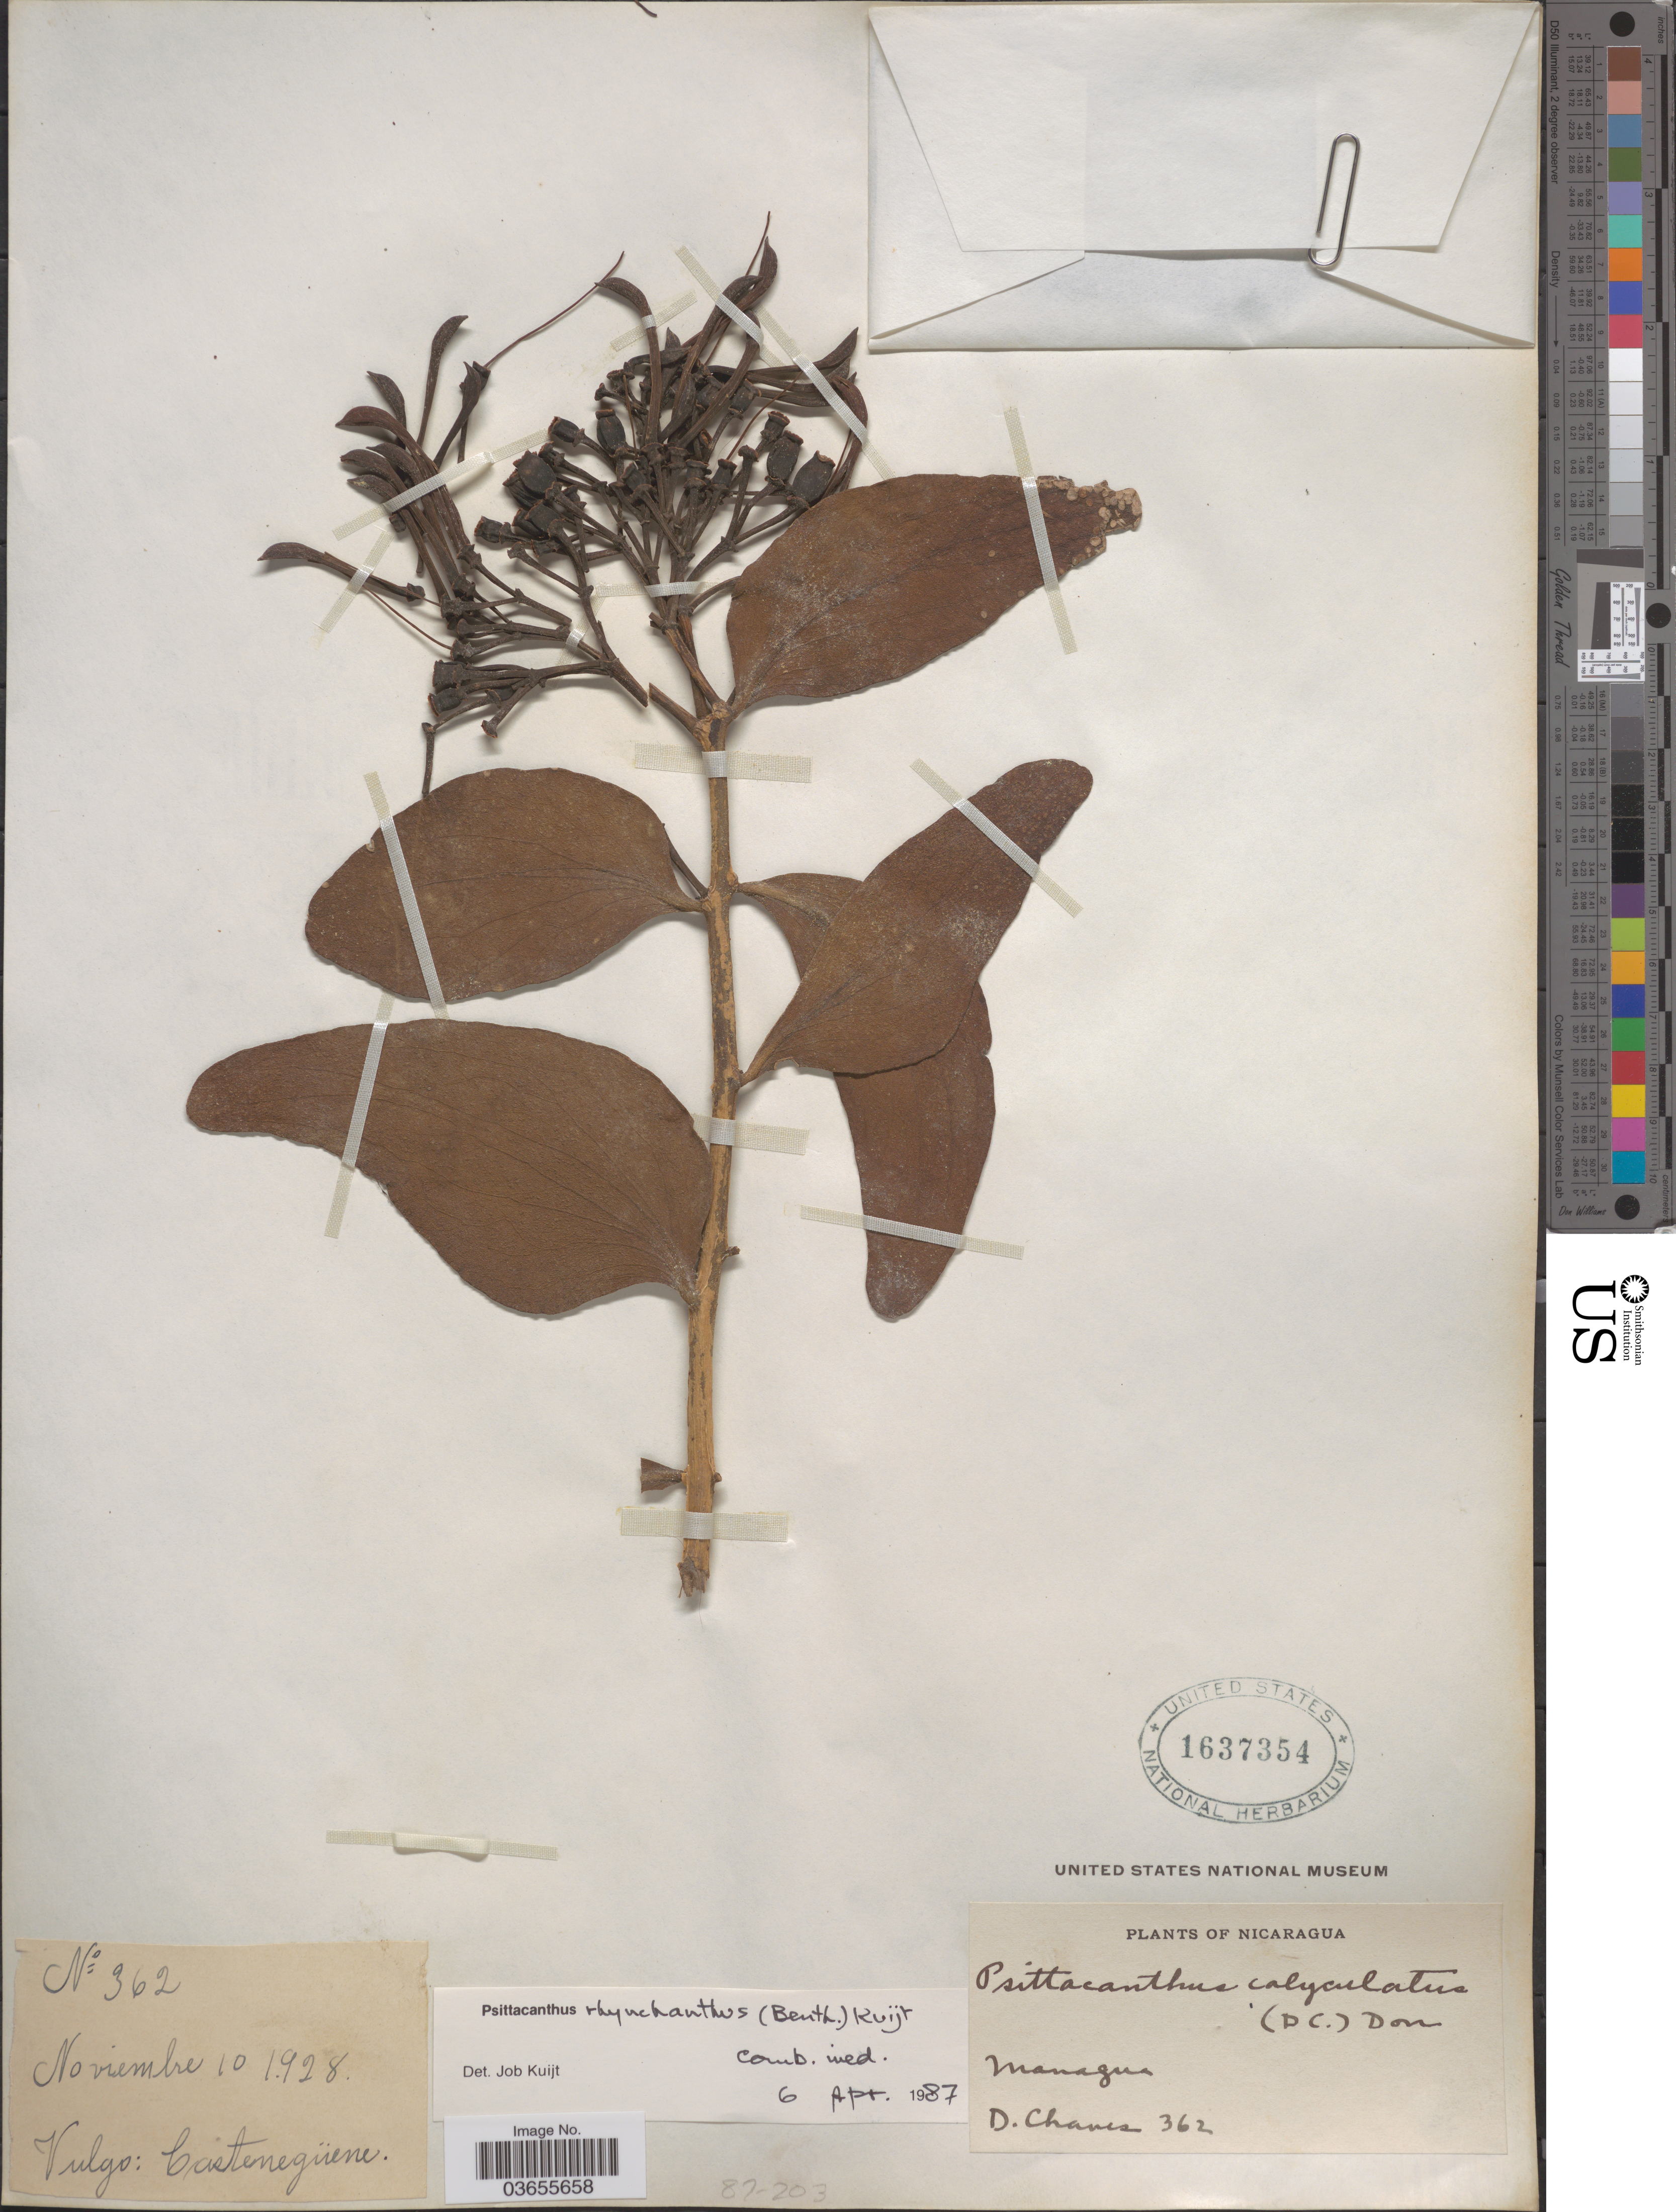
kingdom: Plantae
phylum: Tracheophyta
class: Magnoliopsida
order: Santalales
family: Loranthaceae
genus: Psittacanthus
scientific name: Psittacanthus rhynchanthus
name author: (Benth.) Kuijt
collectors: D. Chaves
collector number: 362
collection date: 1928-11-10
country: Nicaragua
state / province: Managua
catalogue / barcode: US 1637354